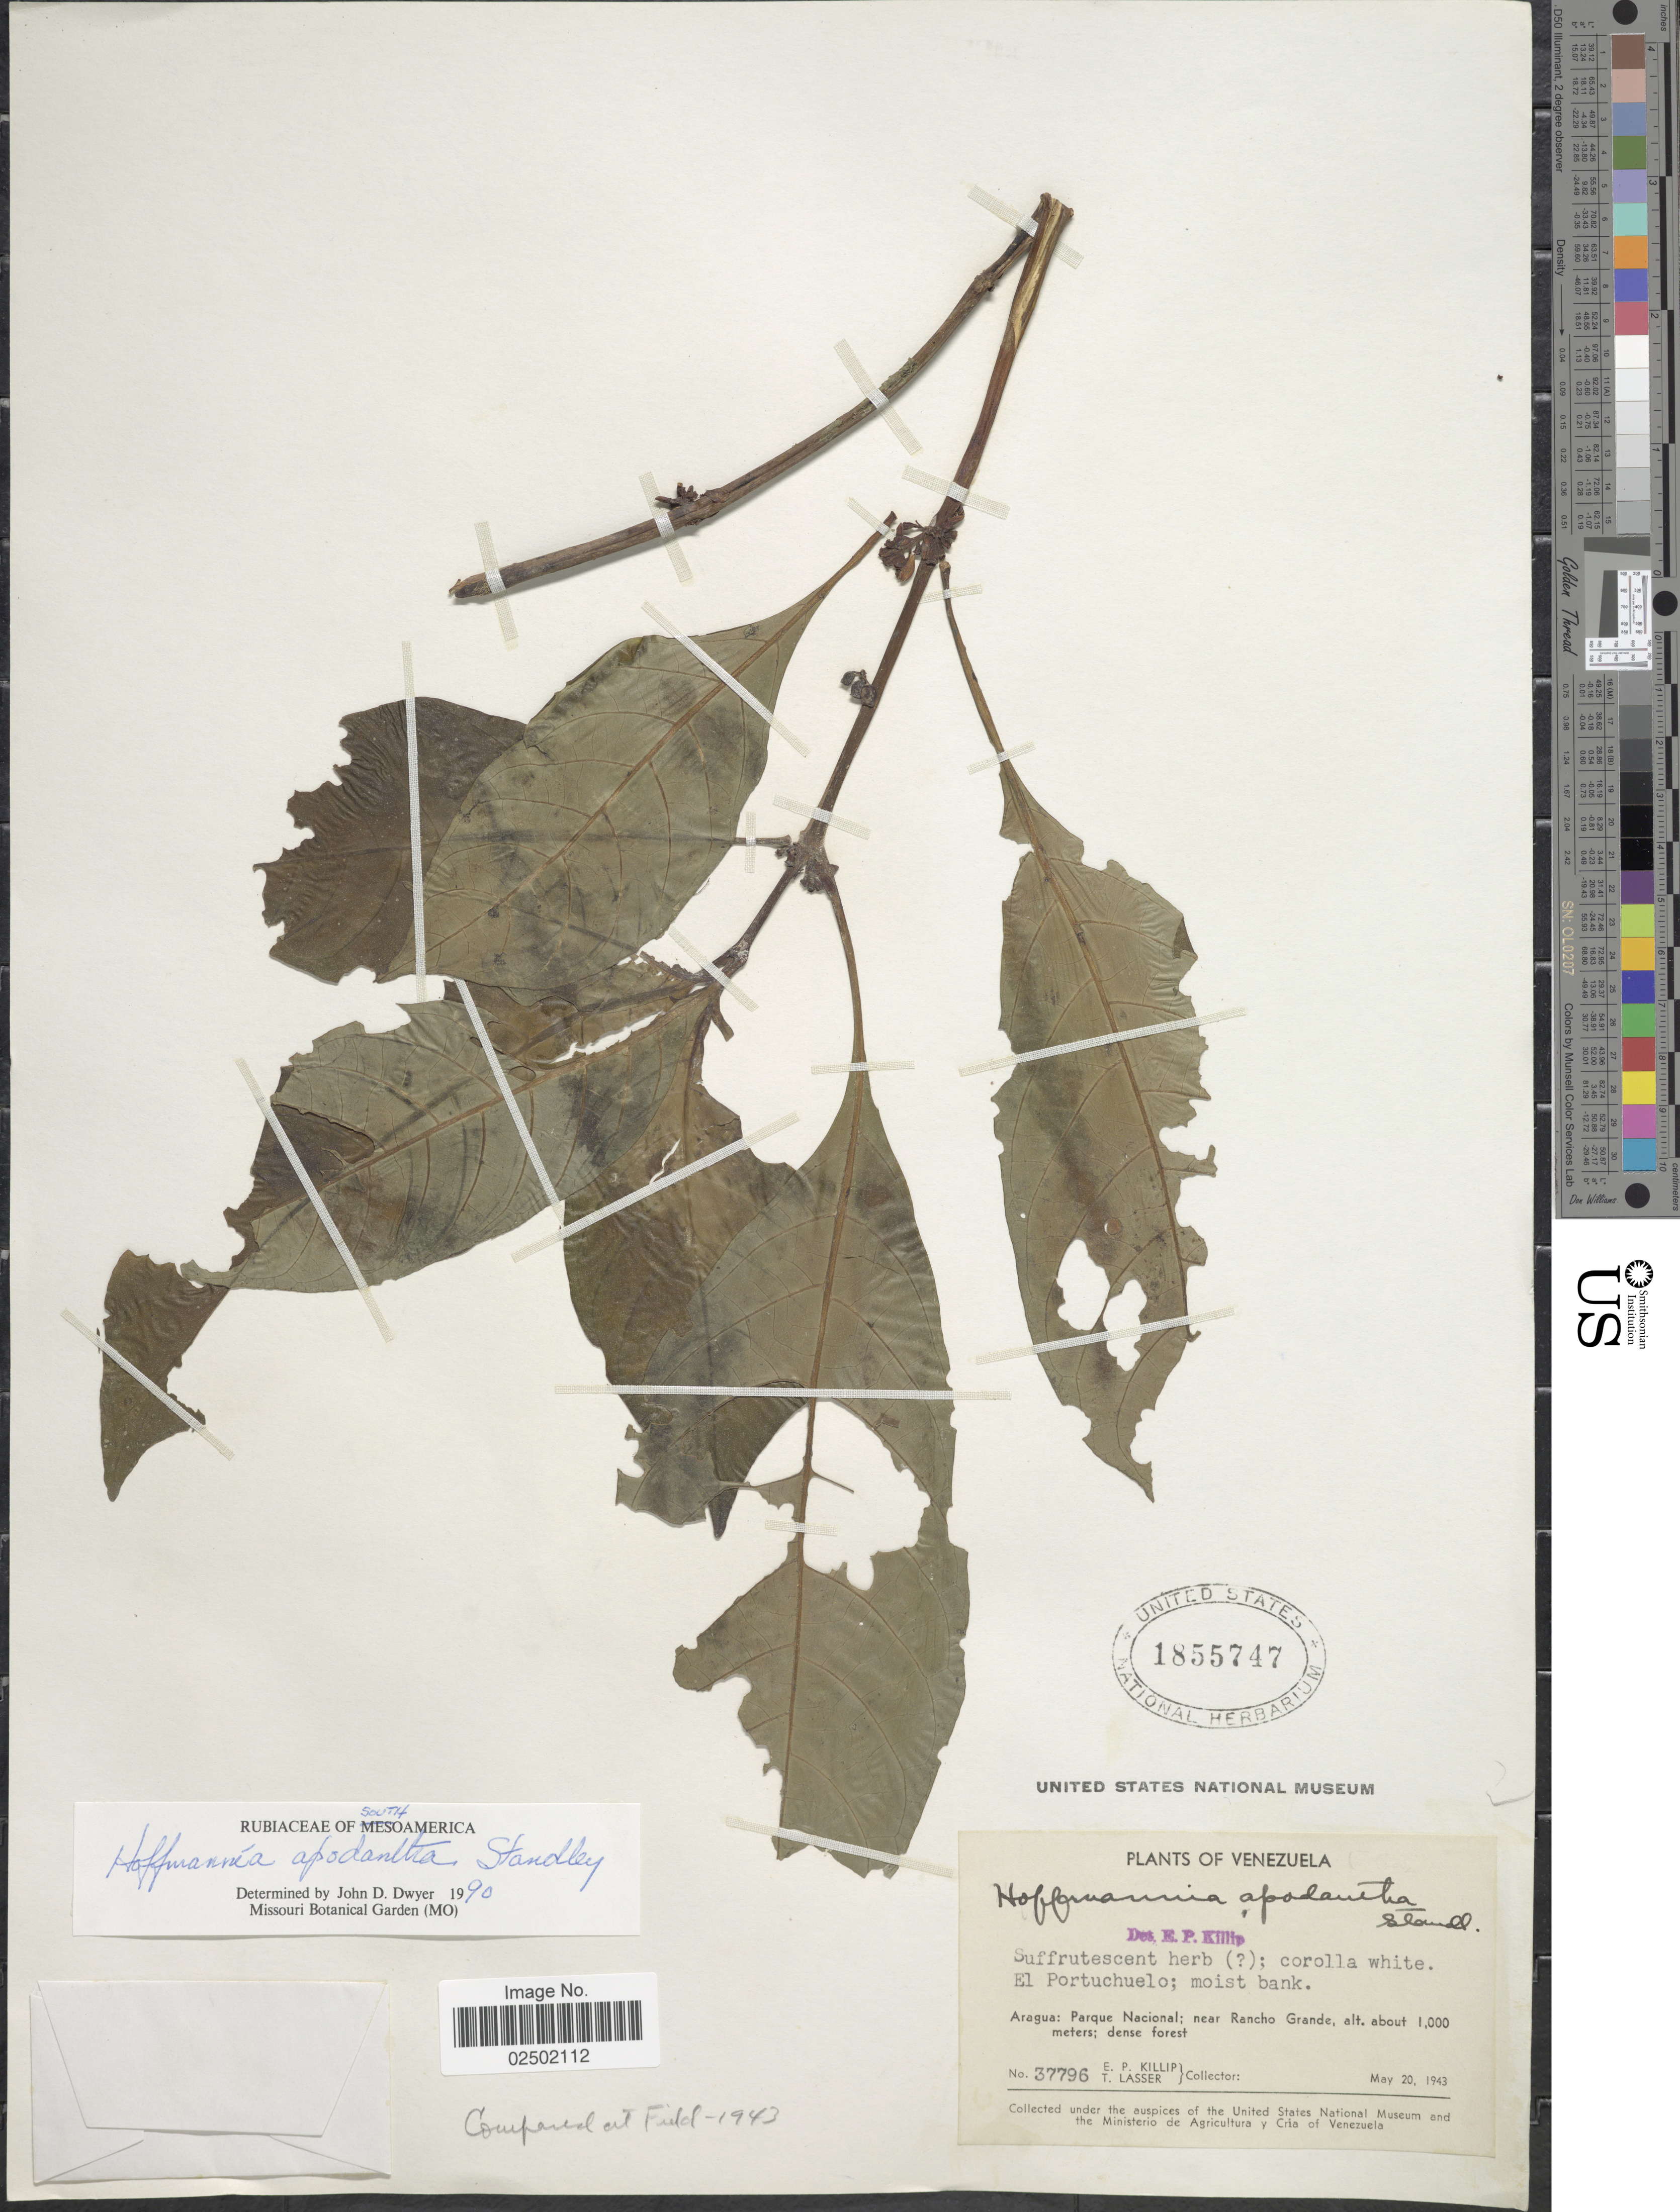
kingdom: Plantae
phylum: Tracheophyta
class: Magnoliopsida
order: Gentianales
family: Rubiaceae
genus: Hoffmannia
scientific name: Hoffmannia apodantha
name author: Standl.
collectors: E. P. Killip & T. Lasser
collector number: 37796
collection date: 1943-05-20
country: Venezuela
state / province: Aragua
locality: Aragua: Parque Nacional; near Rancho Grande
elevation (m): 1000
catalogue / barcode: US 1855747